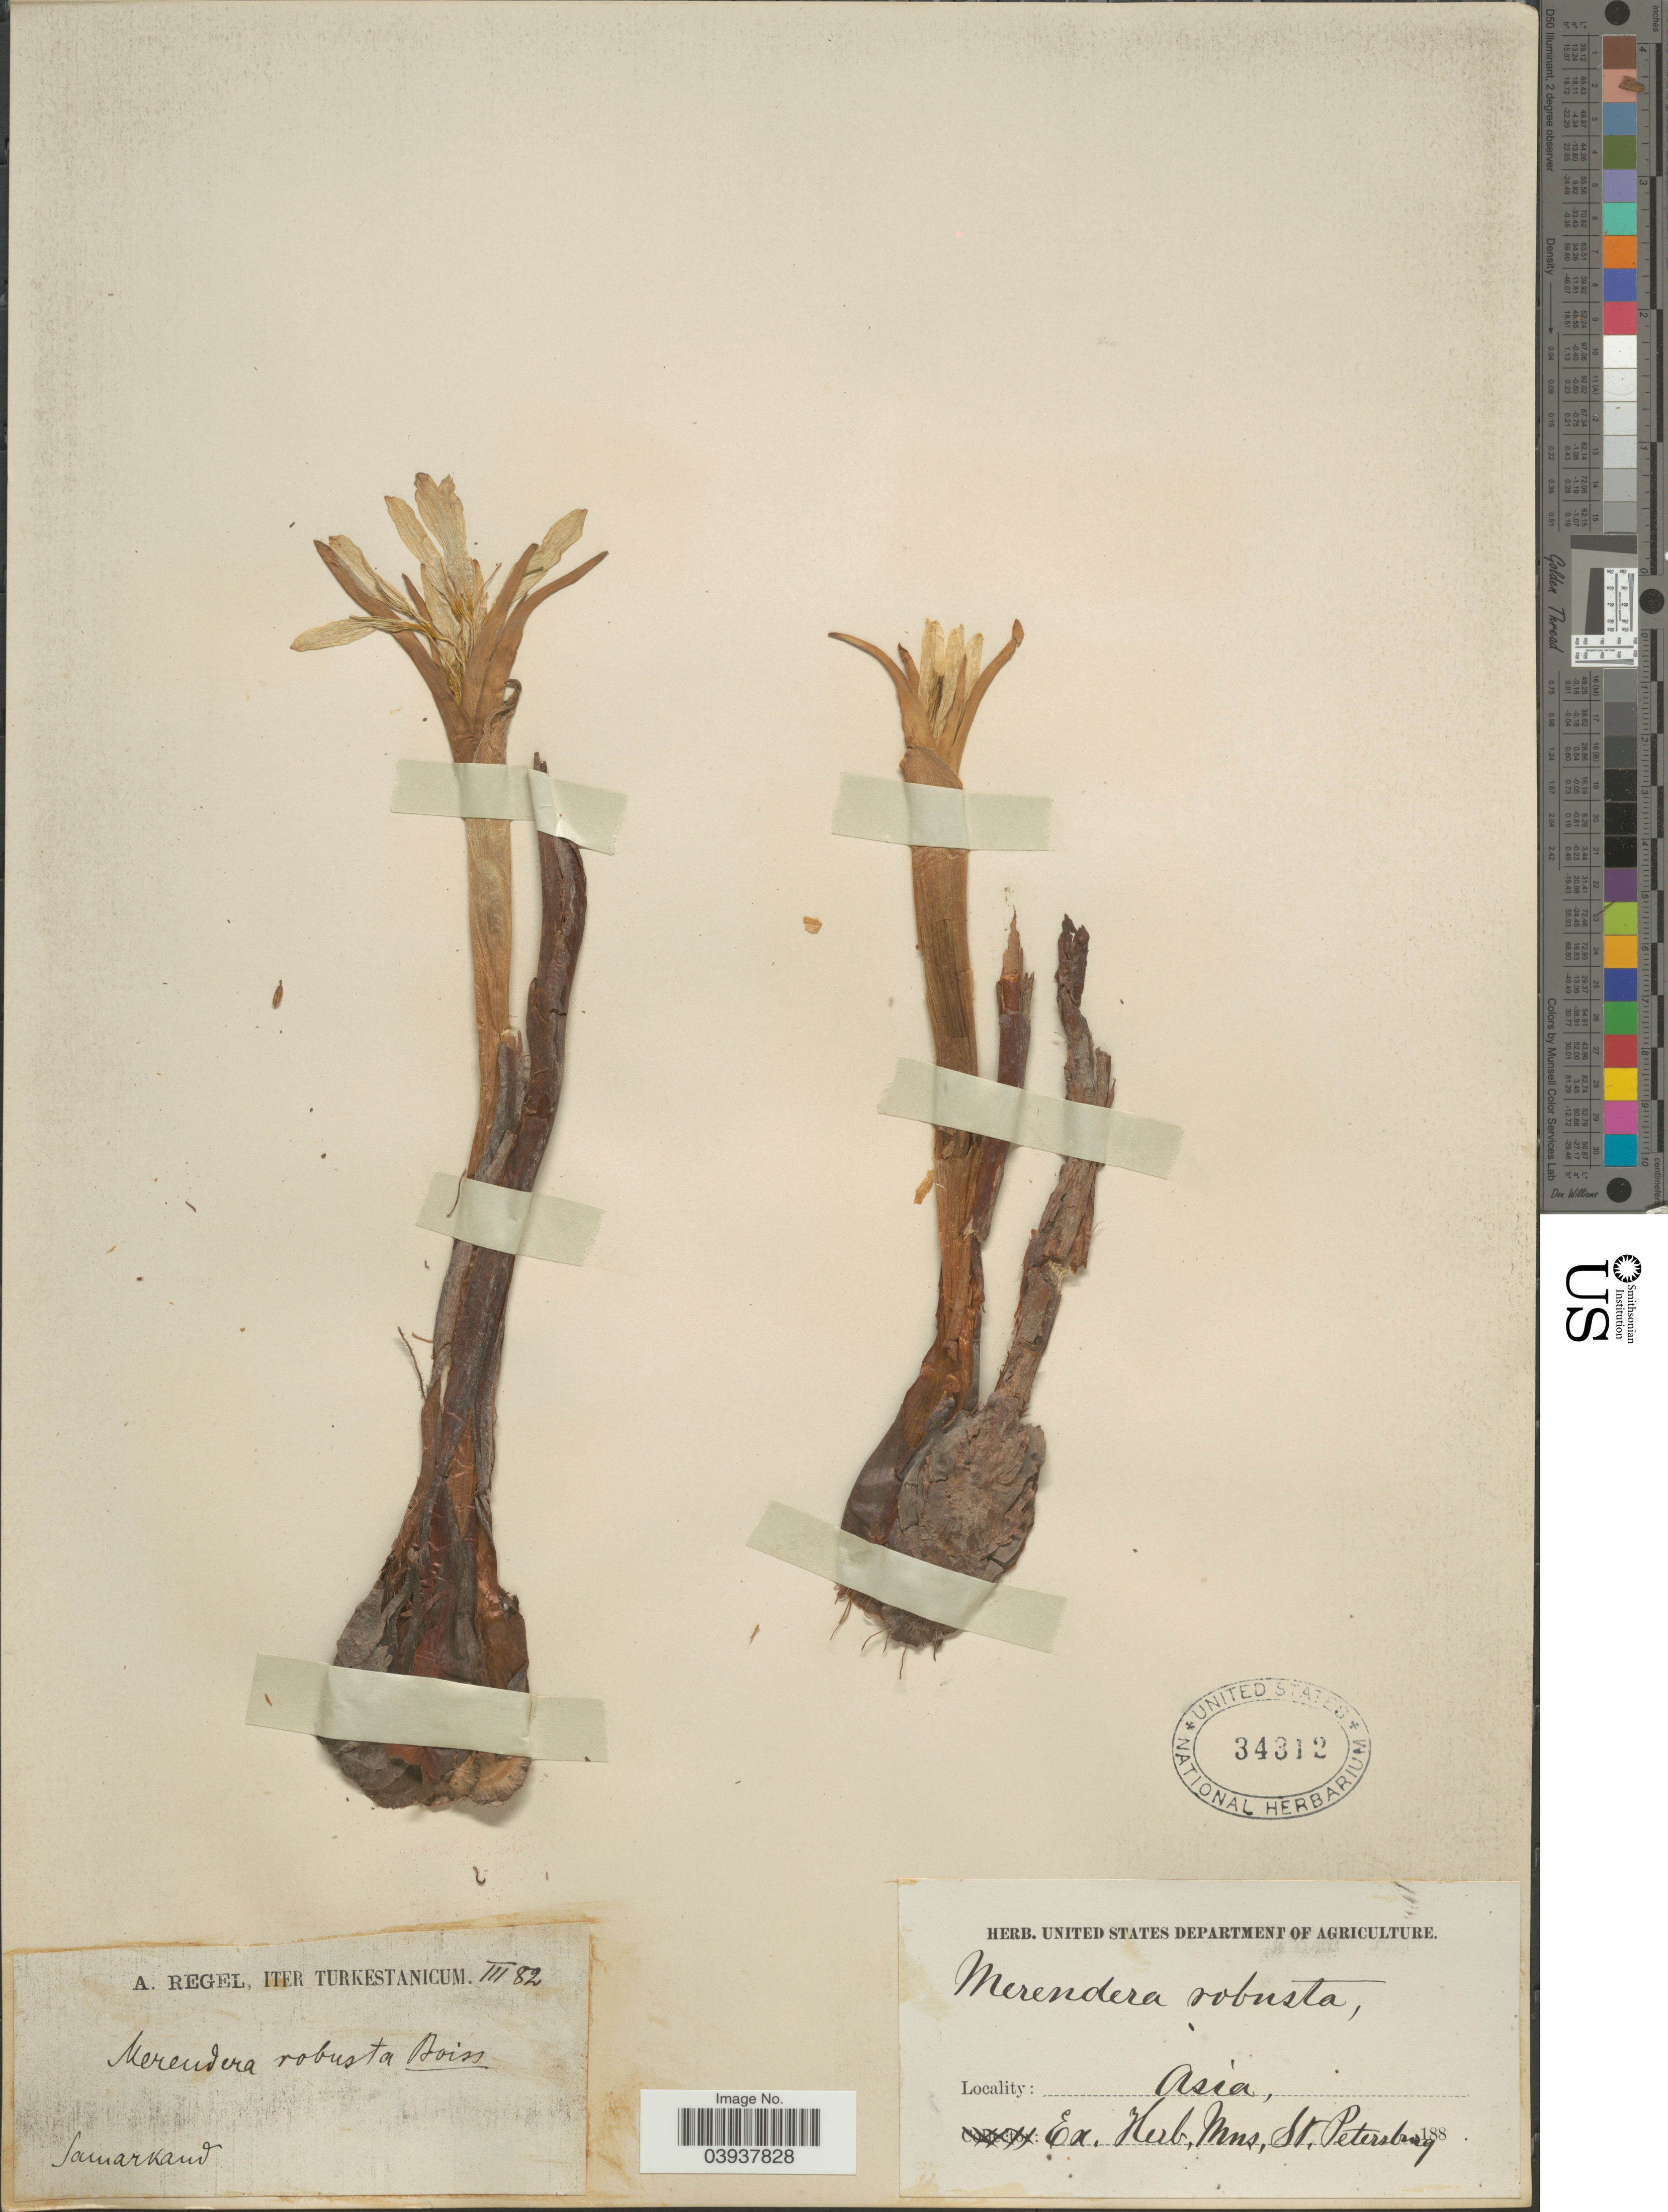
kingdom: Plantae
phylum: Tracheophyta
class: Liliopsida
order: Liliales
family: Colchicaceae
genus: Colchicum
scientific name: Colchicum robustum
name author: (Bunge) Stef.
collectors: A. Regel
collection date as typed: Transcribed d/m/y: /3/82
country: Uzbekistan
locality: Turkestanicum. Samarkand.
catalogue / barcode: US 34312